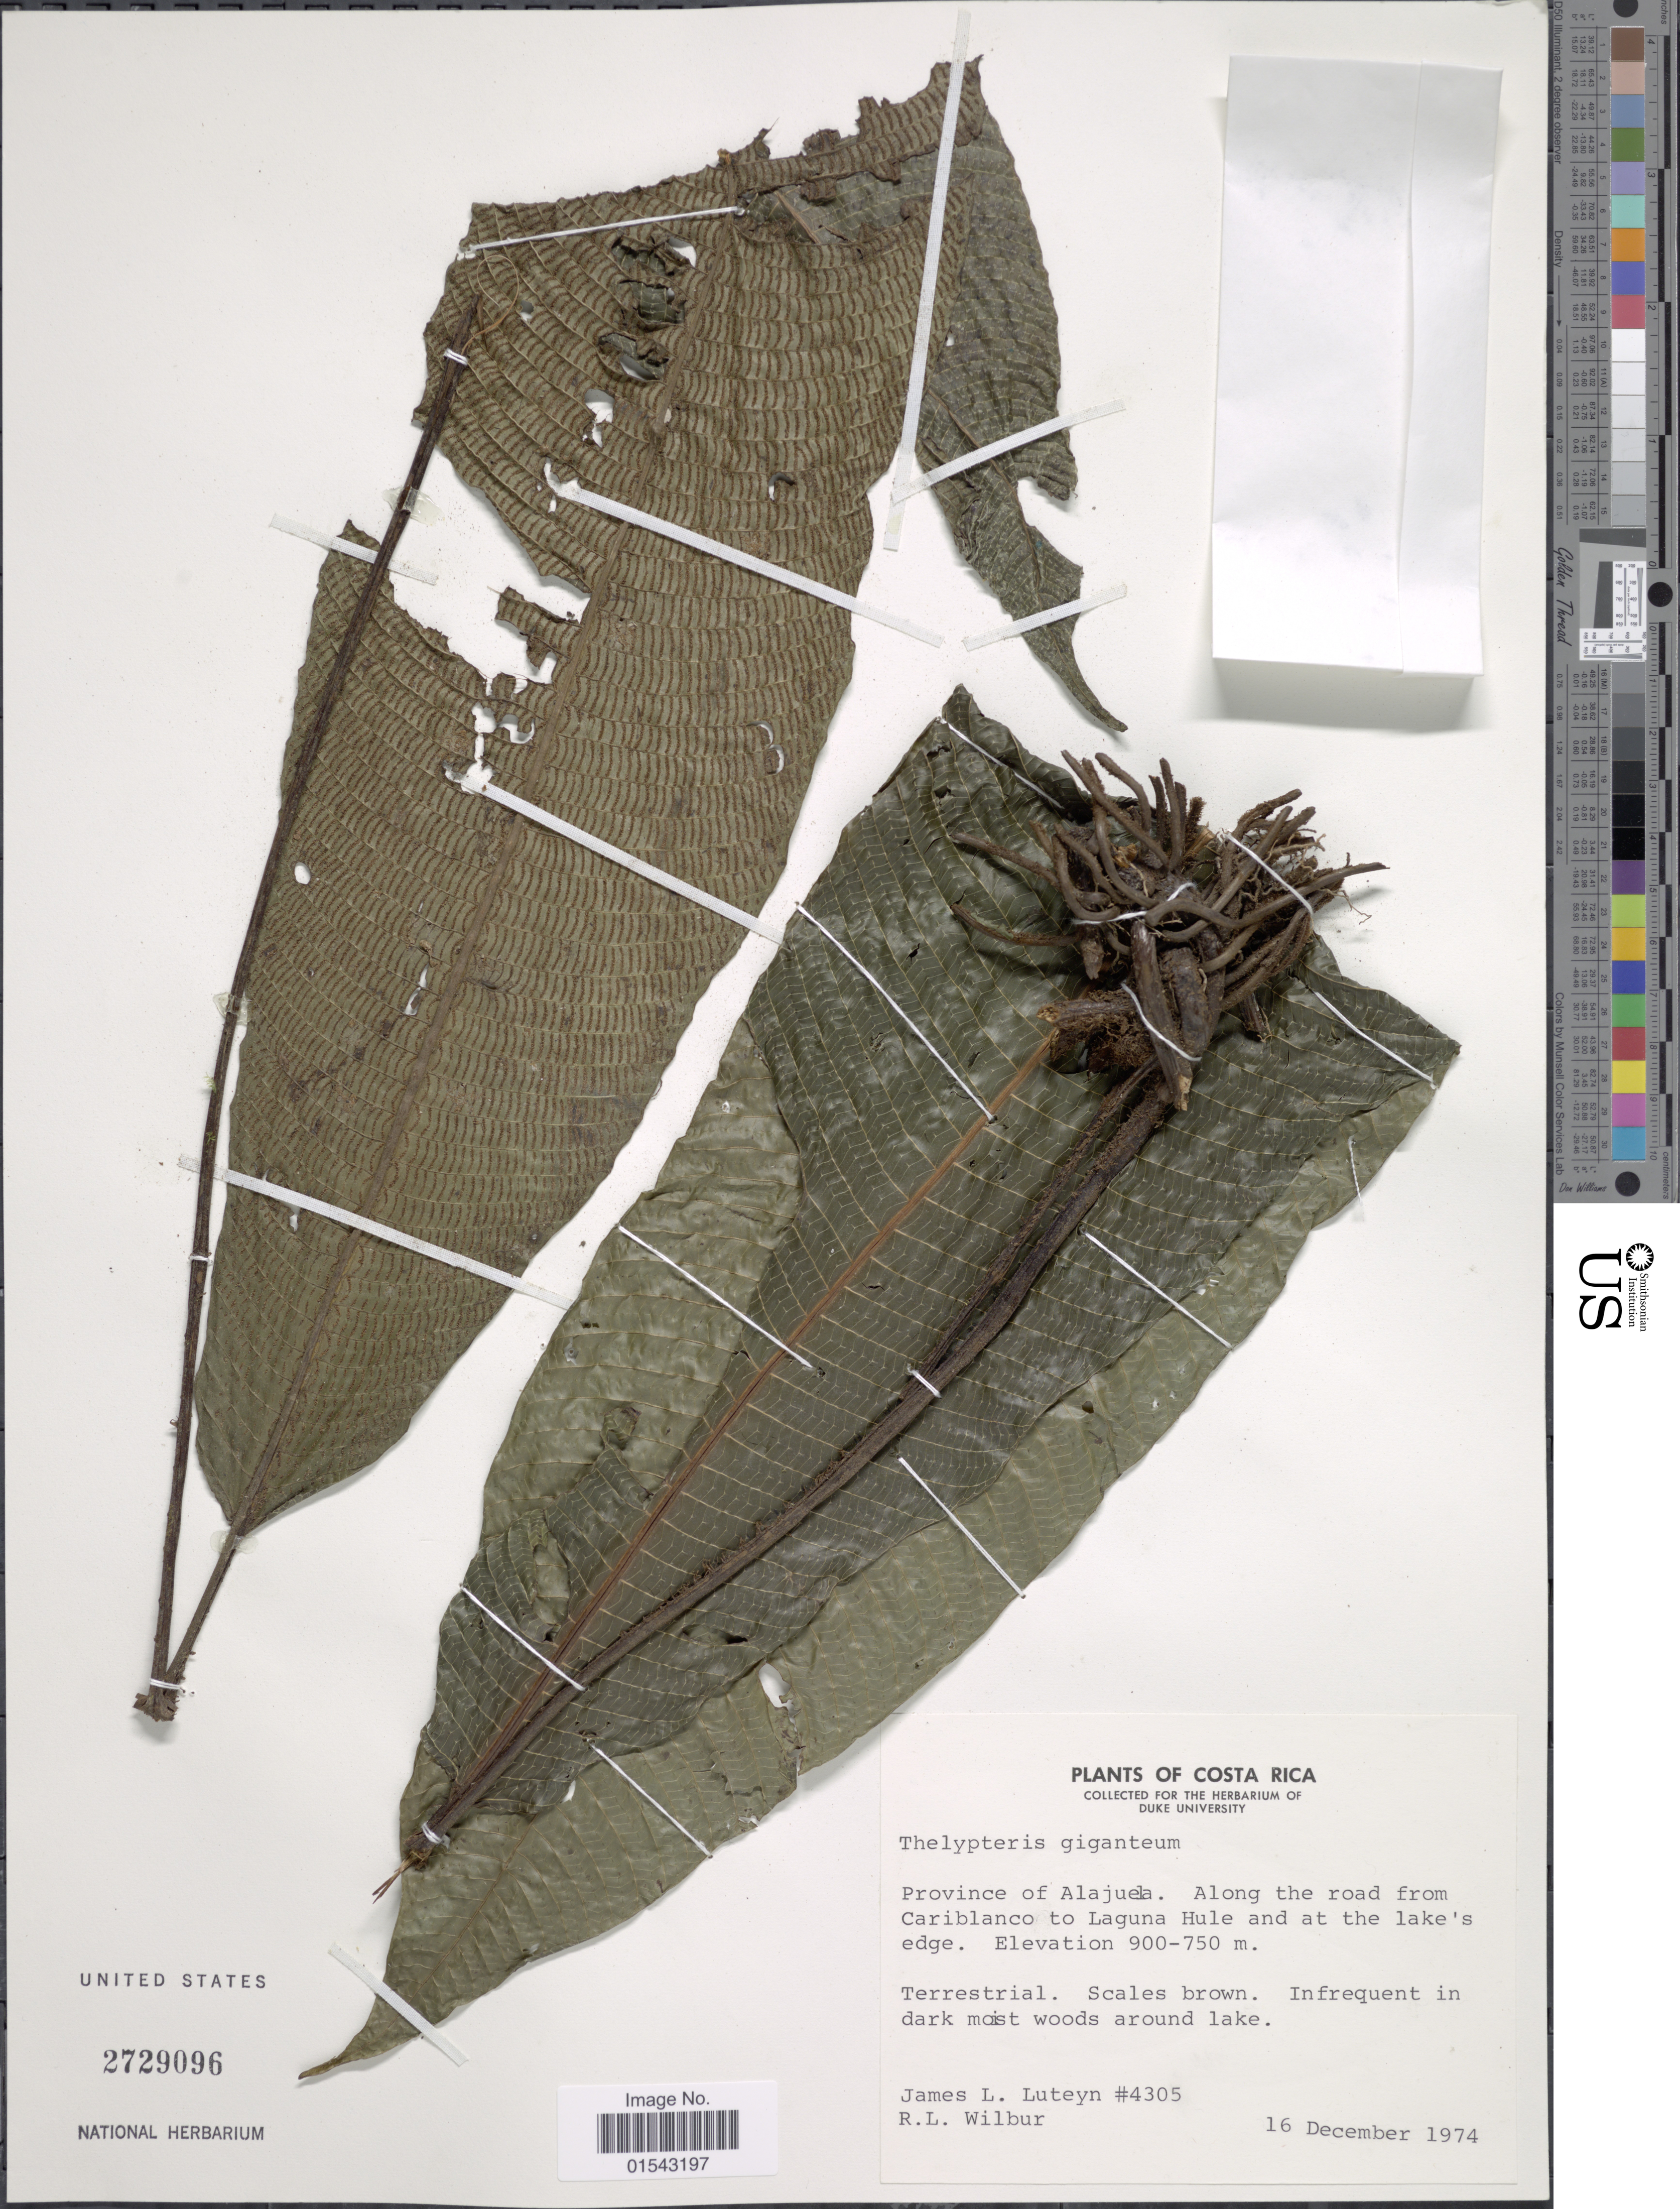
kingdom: Plantae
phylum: Tracheophyta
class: Polypodiopsida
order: Polypodiales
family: Thelypteridaceae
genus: Meniscium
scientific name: Meniscium giganteum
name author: Mett.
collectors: J. L. Luteyn & R. L. Wilbur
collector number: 4305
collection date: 1974-12-16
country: Costa Rica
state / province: Alajuela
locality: Province of Alajuela, along the road from Cariblanco to Laguna Hule and at the lake's edge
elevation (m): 750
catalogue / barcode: US 2729096